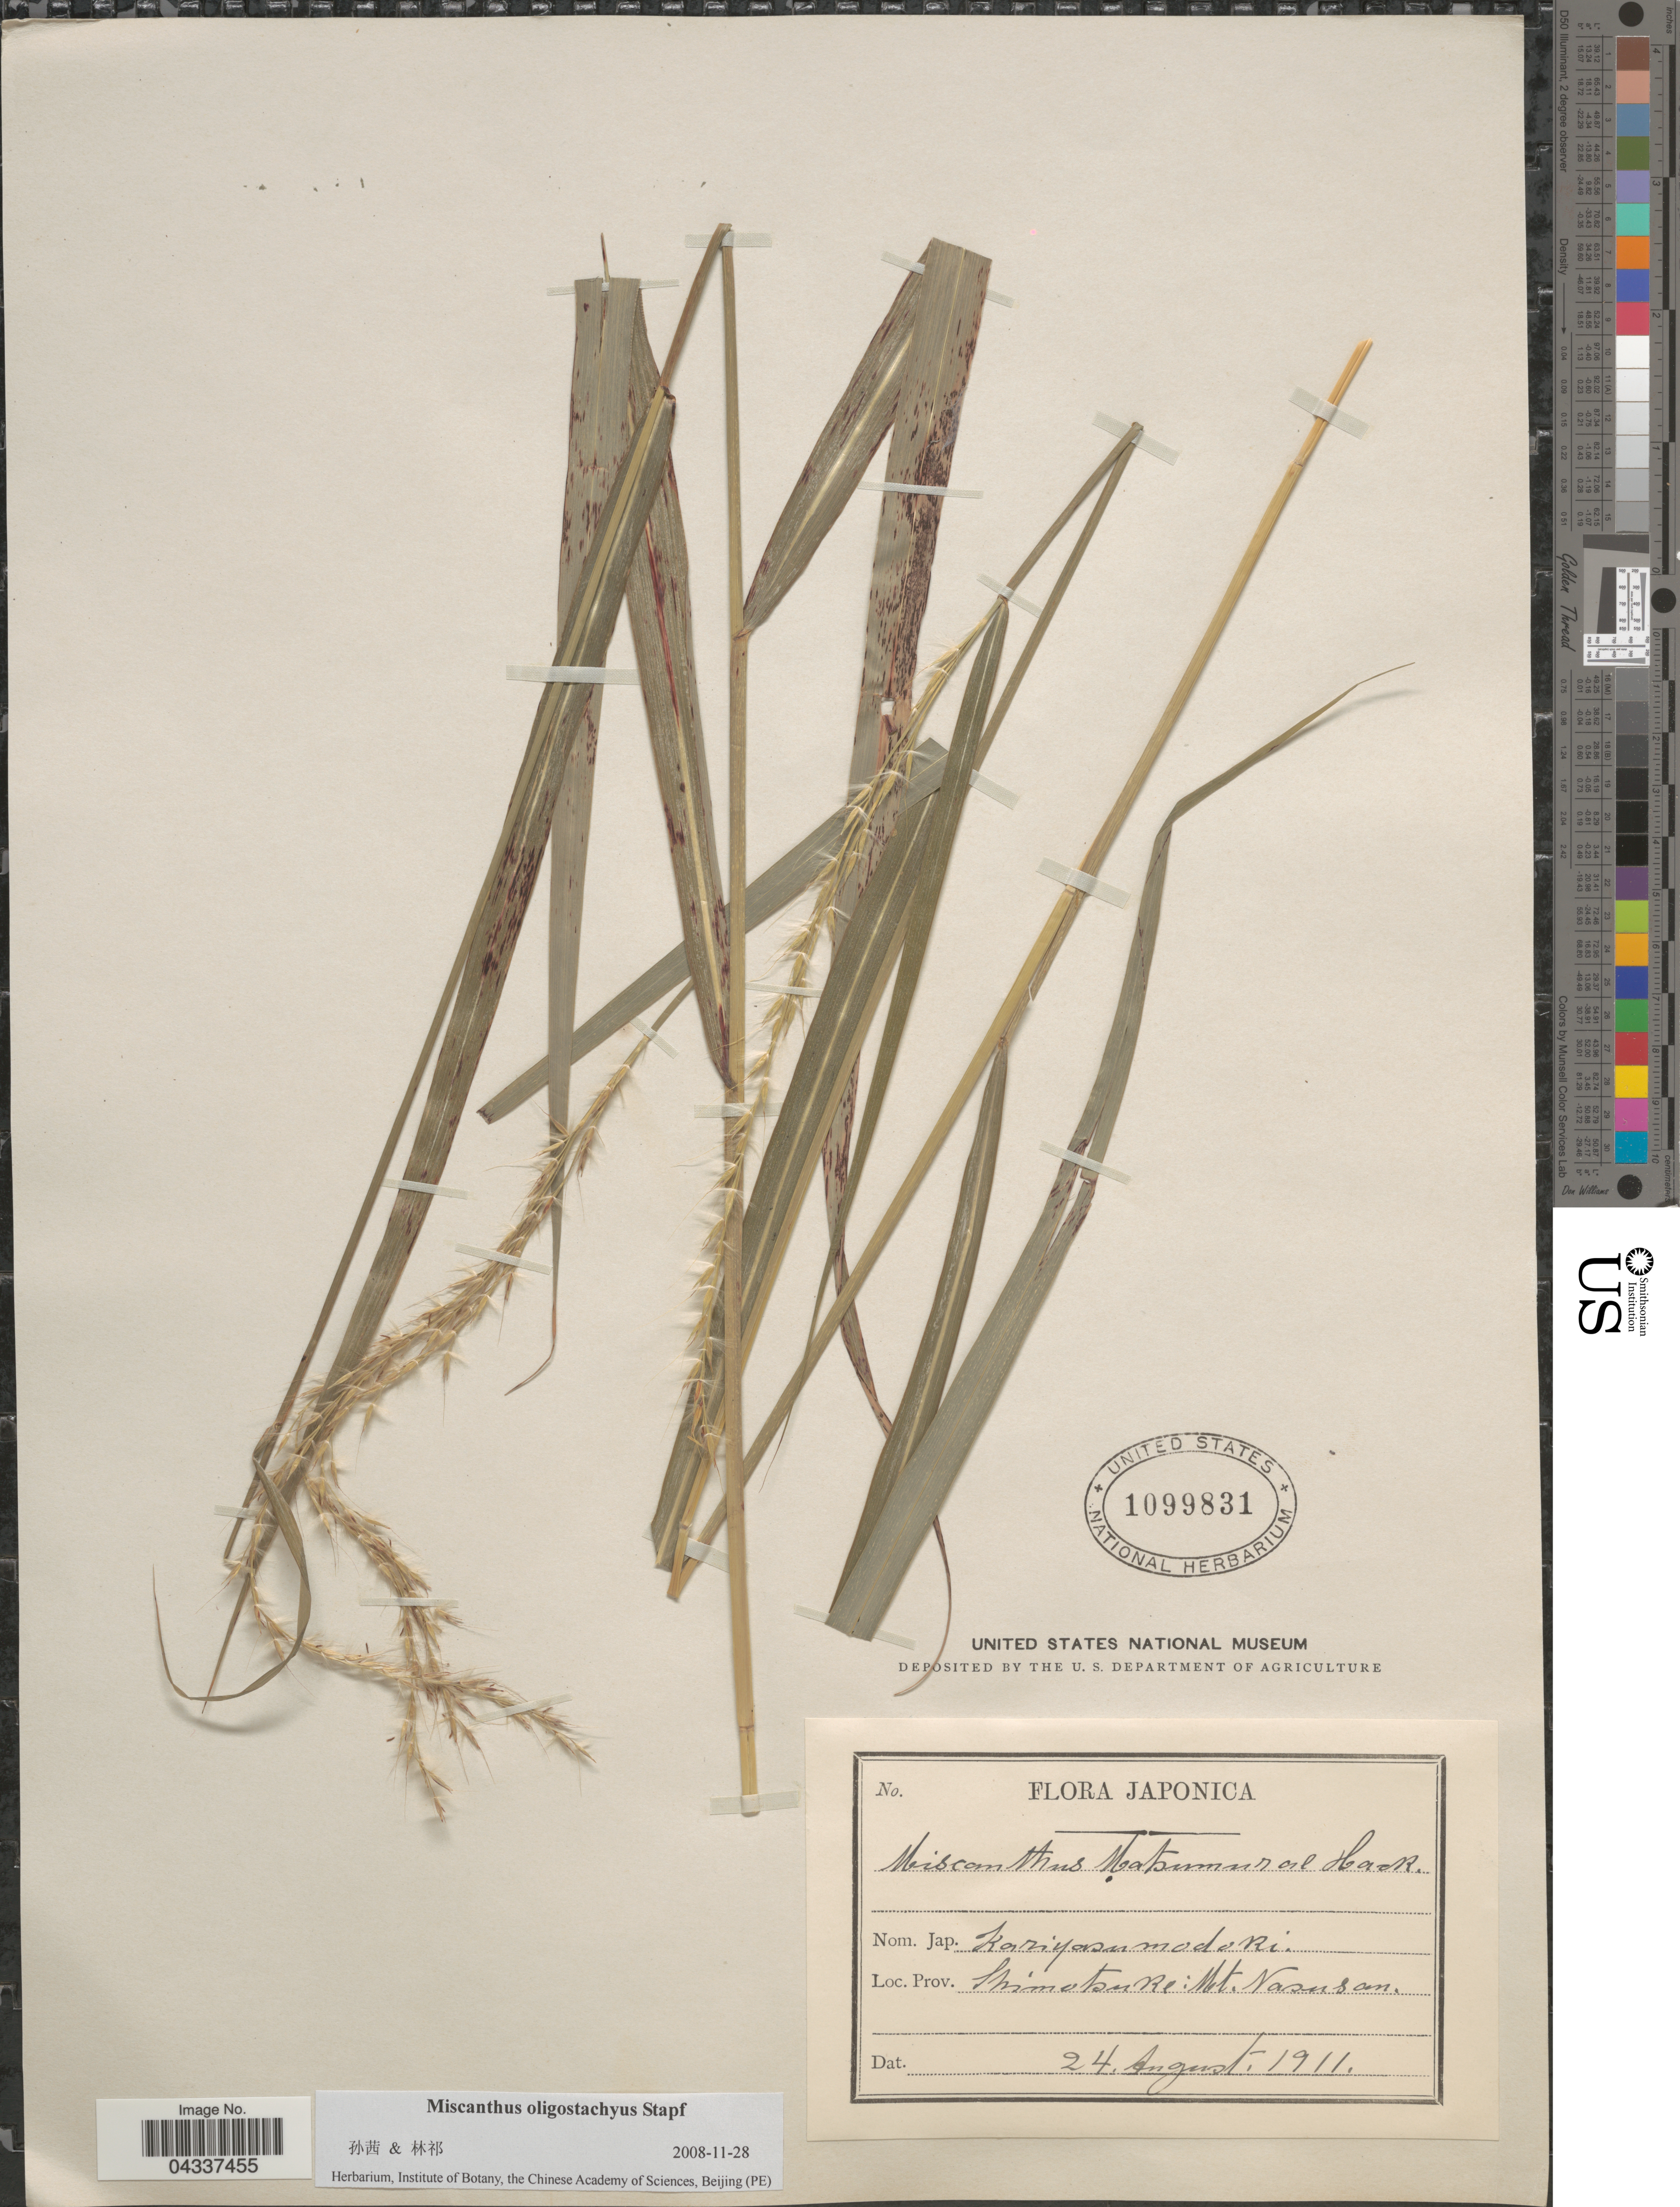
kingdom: Plantae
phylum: Tracheophyta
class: Liliopsida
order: Poales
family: Poaceae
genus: Miscanthus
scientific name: Miscanthus oligostachyus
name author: Stapf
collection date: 1911-08-24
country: Japan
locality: Shimotsuke: Mt. Nasusan.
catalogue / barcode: US 1099831